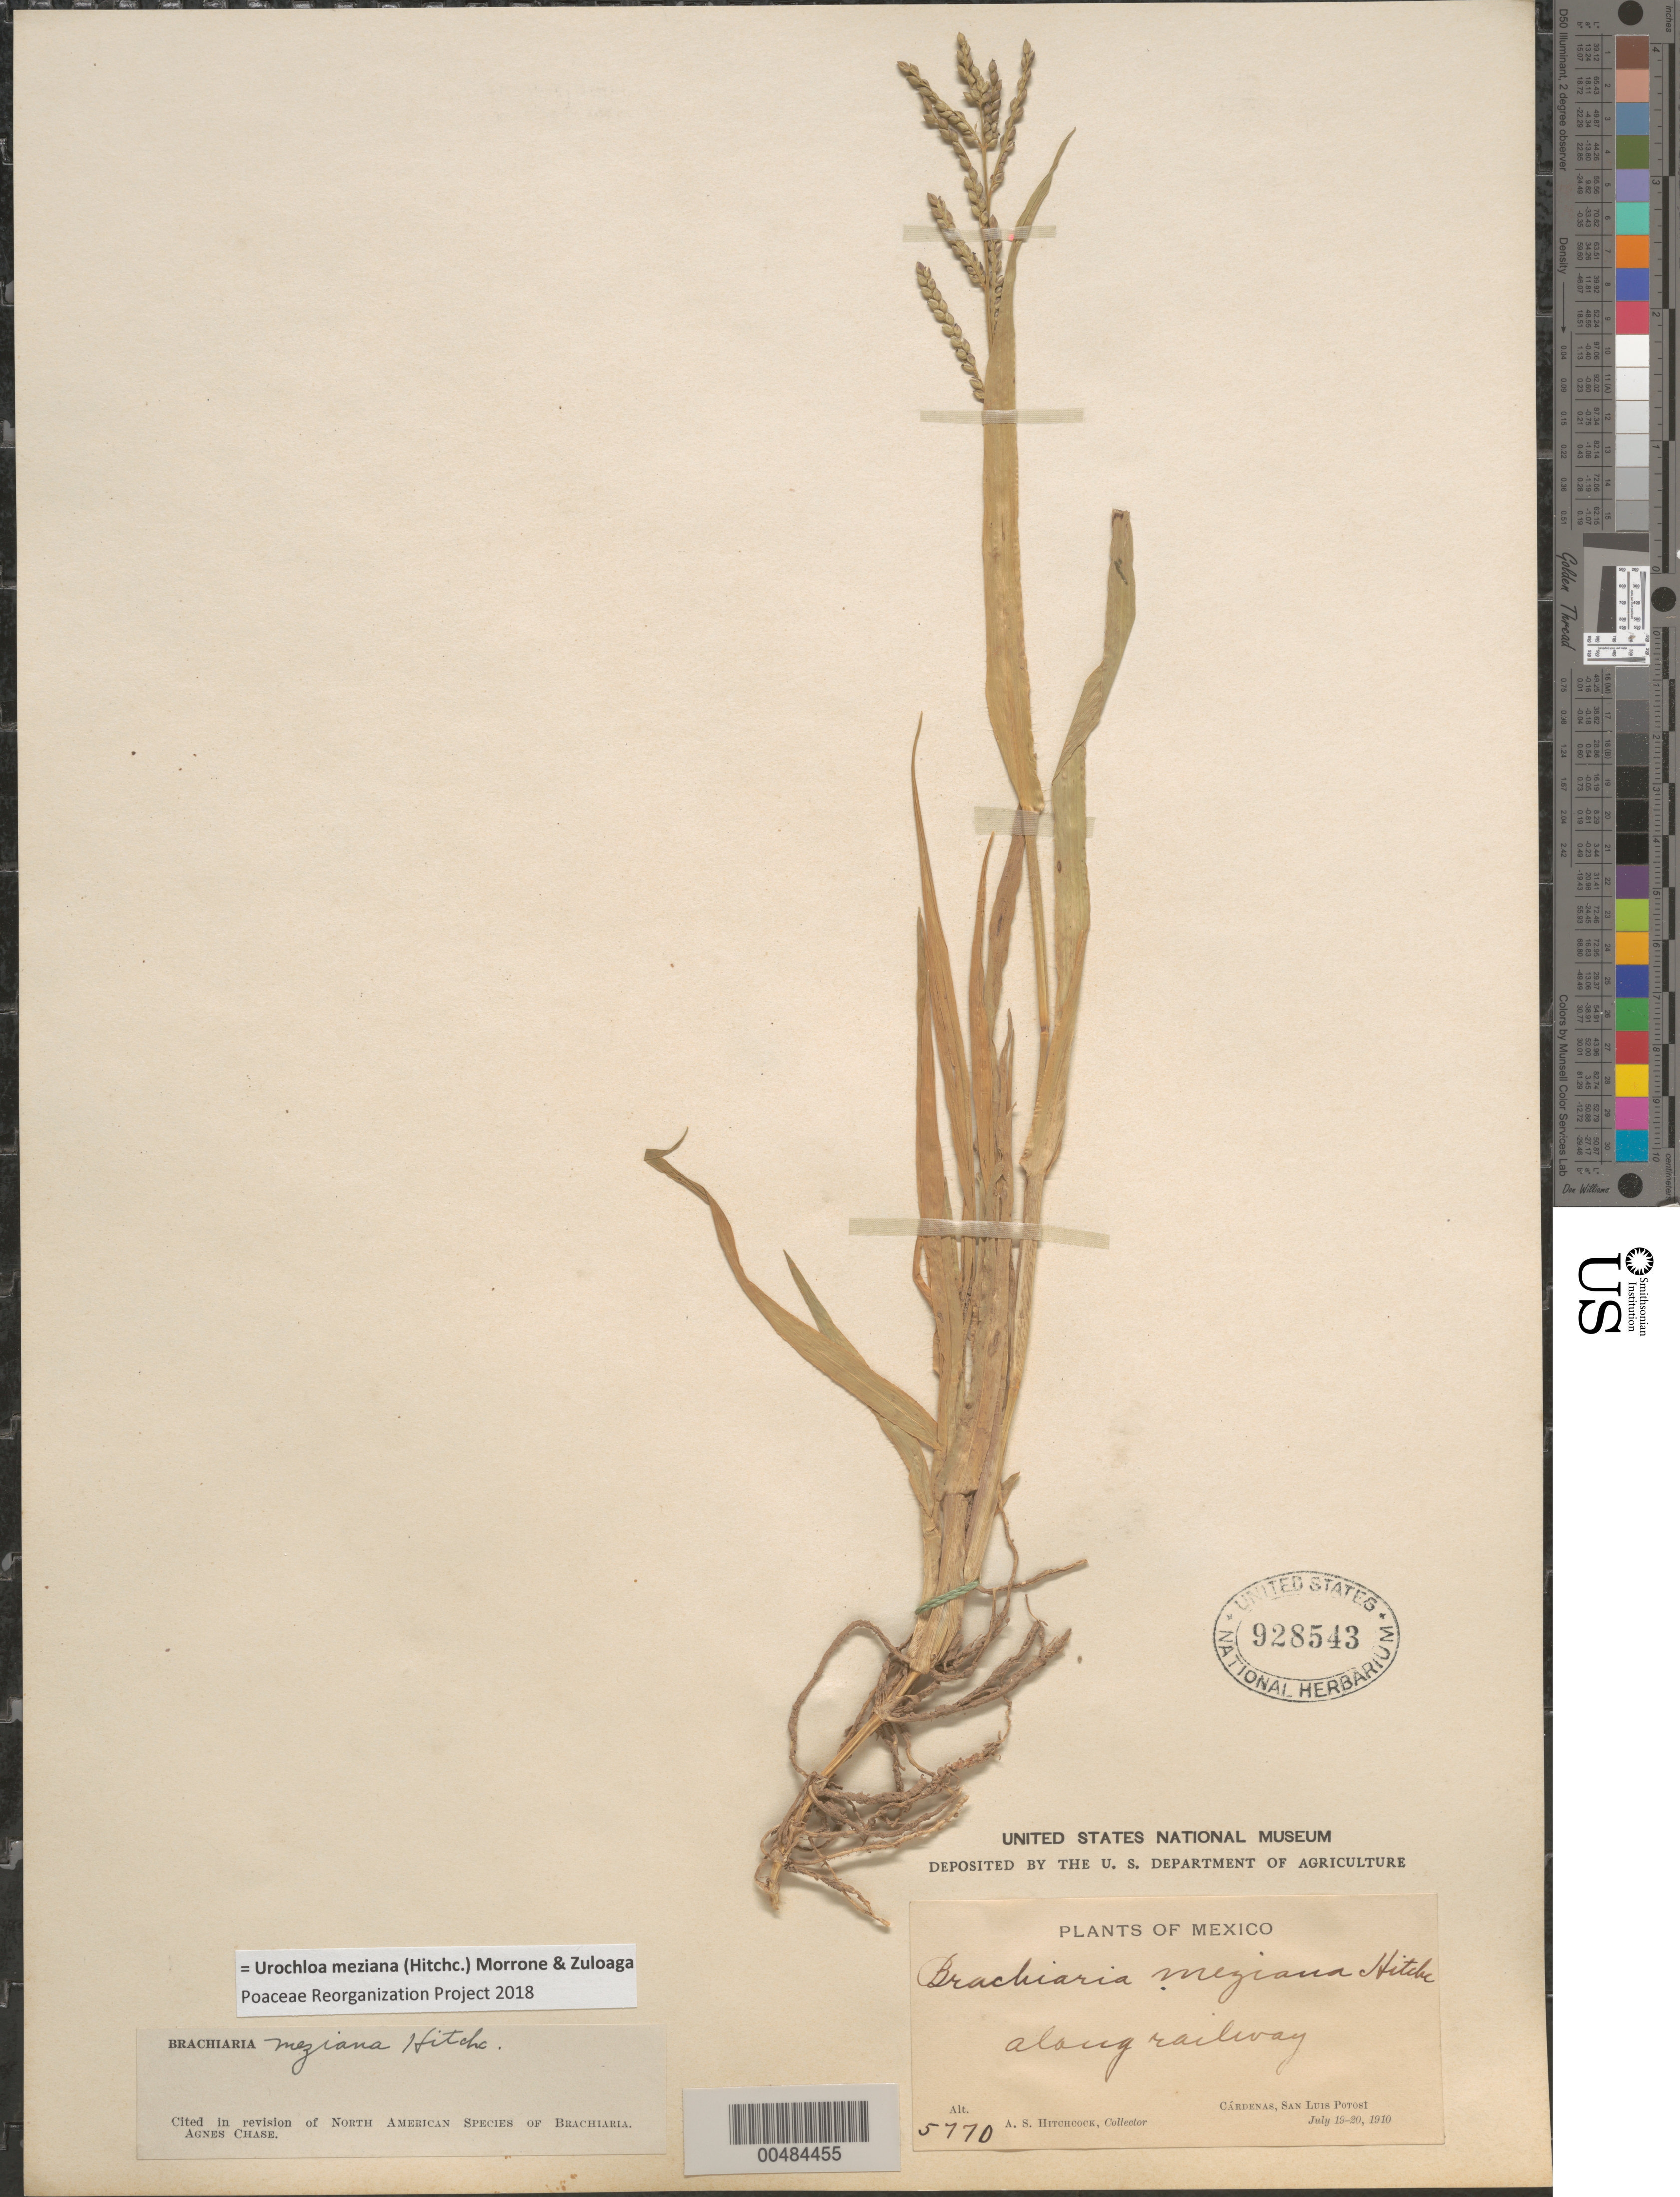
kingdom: Plantae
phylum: Tracheophyta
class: Liliopsida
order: Poales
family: Poaceae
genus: Brachiaria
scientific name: Brachiaria meziana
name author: Hitchc.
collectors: A. S. Hitchcock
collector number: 5770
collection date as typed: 19 Jul 1910 to 20 Jul 1910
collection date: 1910-07-19/1910-07-20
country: Mexico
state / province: San Luis Potosi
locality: C rdenas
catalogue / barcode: US 928543